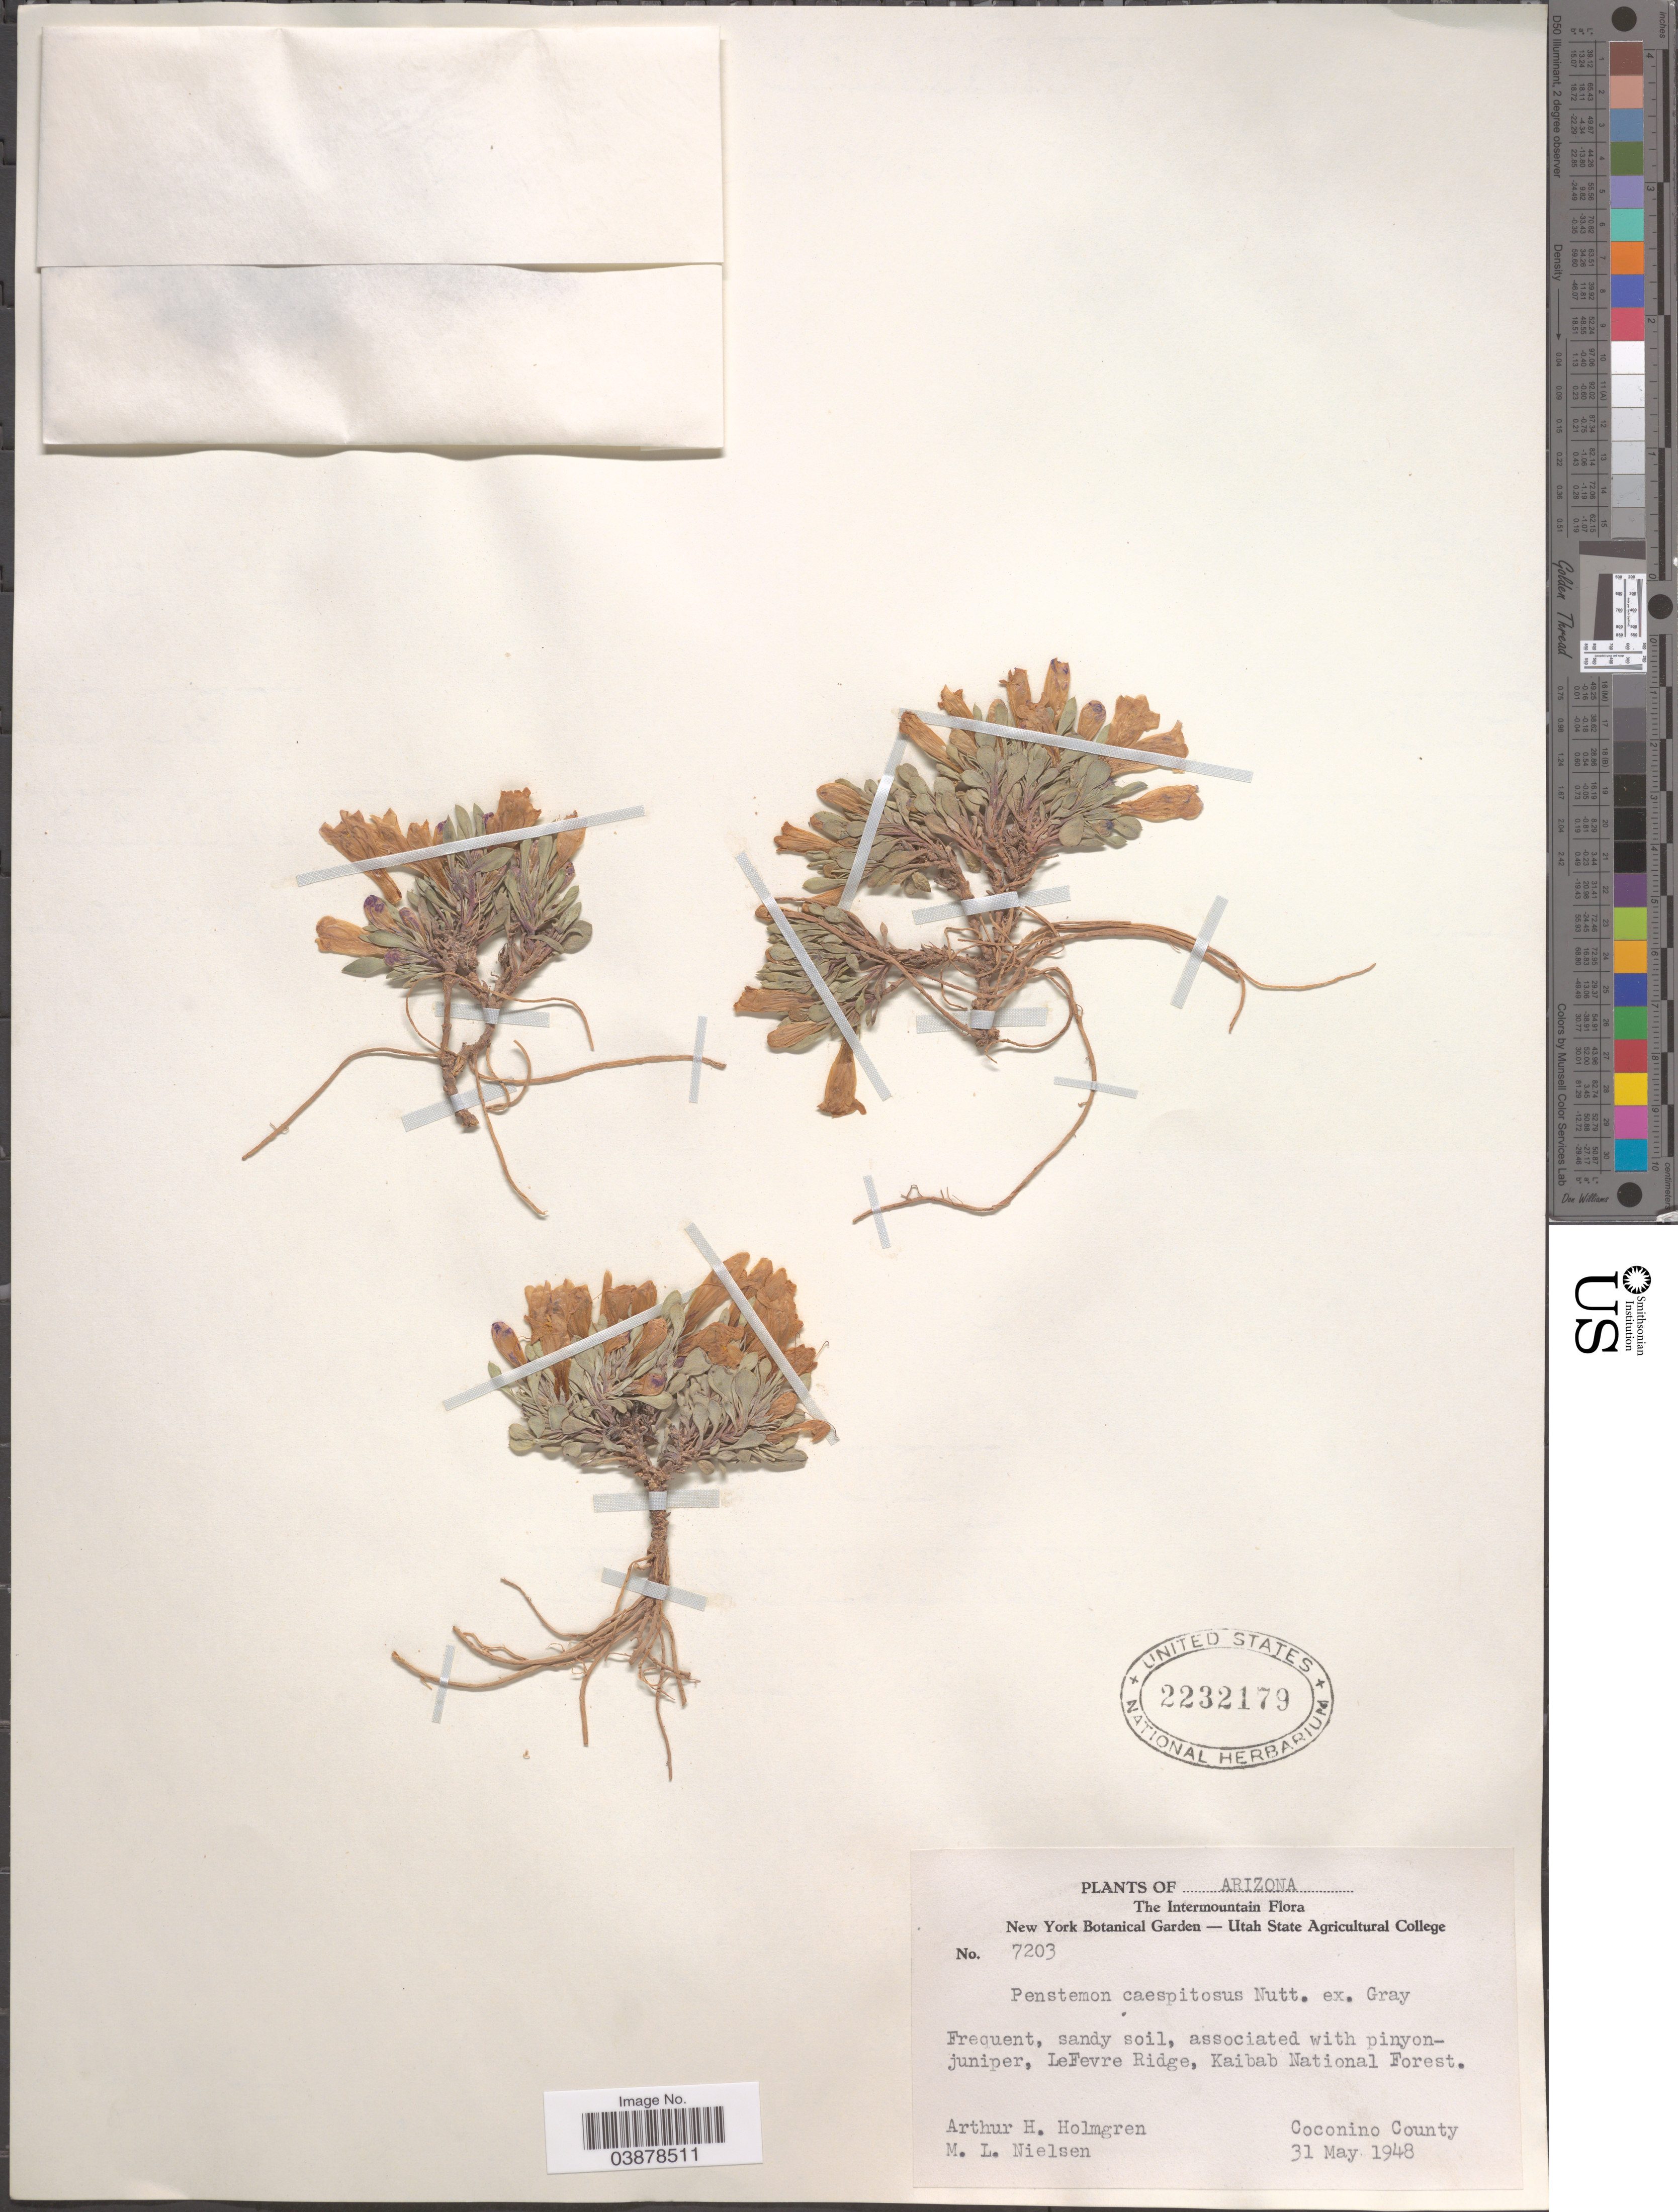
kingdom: Plantae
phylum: Tracheophyta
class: Magnoliopsida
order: Lamiales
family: Plantaginaceae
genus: Penstemon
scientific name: Penstemon thompsonaie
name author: (A. Gray) Rydb.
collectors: A. H. Holmgren & M. Nielsen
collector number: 7203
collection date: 1948-05-31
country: United States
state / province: Arizona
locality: The Intermountain. LeFevre Ridge, Kaibab National Forest. Coconino County.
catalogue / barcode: US 2232179